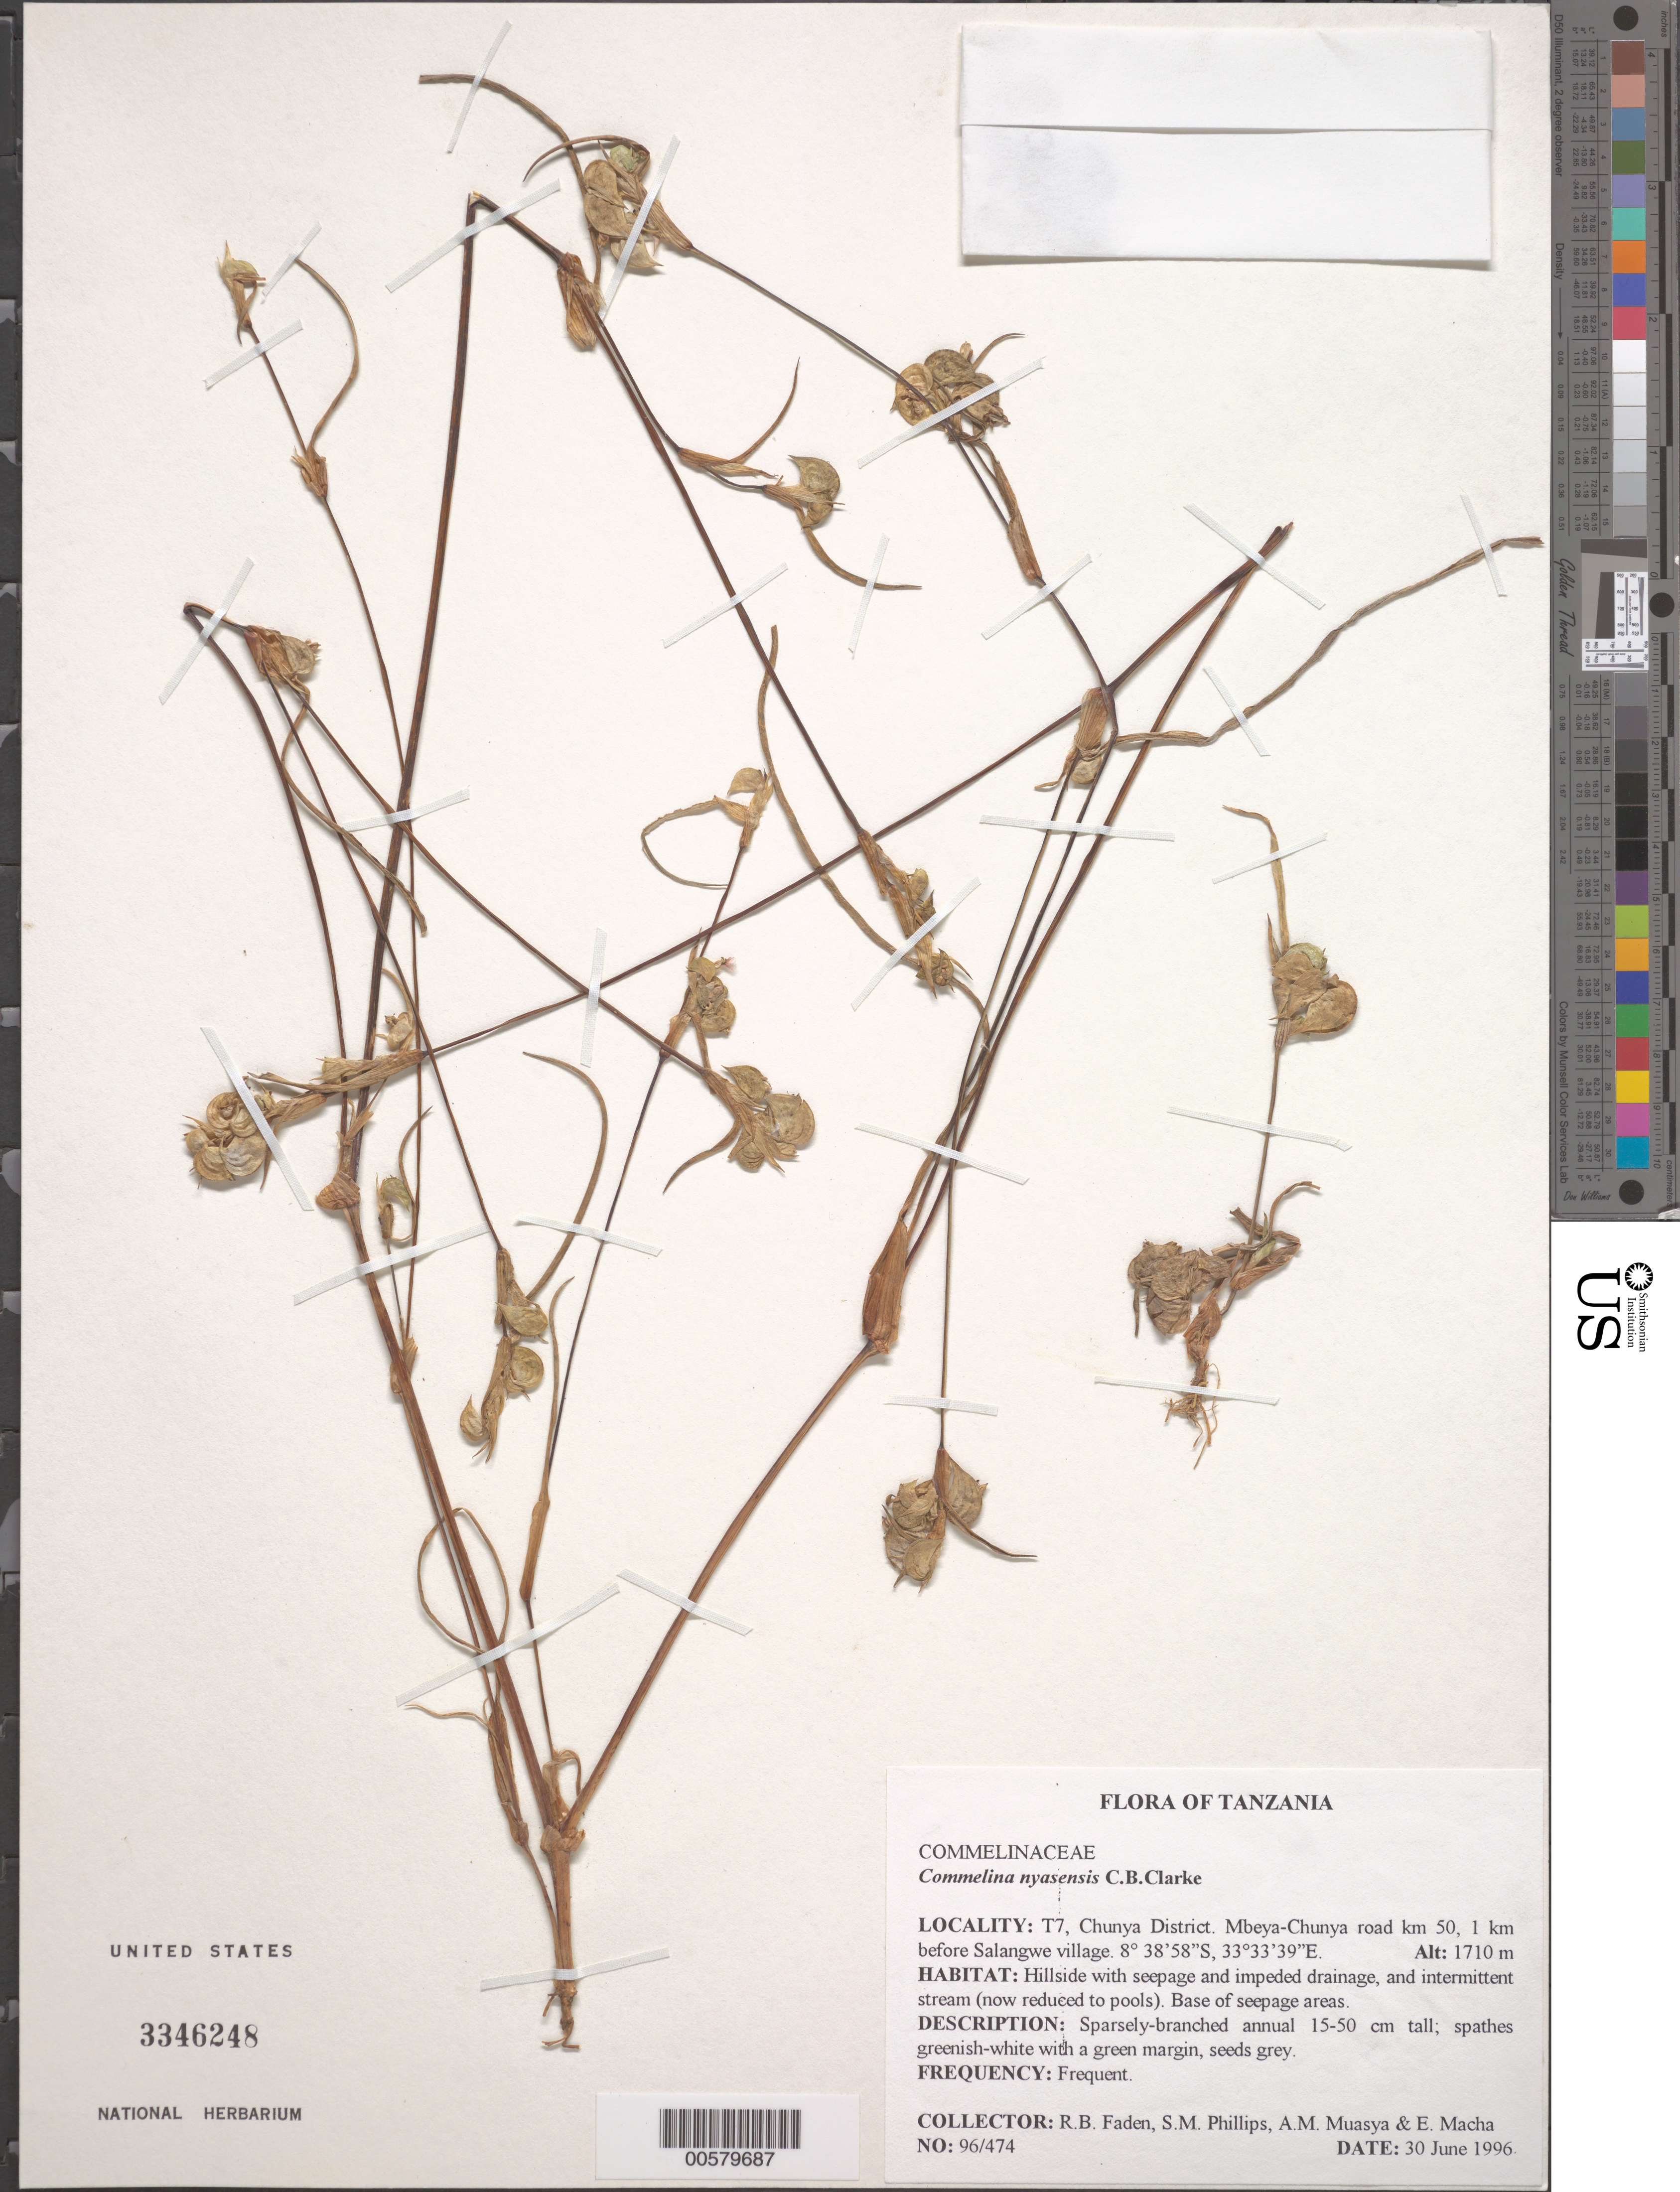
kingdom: Plantae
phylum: Tracheophyta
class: Liliopsida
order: Commelinales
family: Commelinaceae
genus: Commelina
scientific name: Commelina nyasensis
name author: C.B. Clarke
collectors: R. B. Faden, S. M. Phillips, A. Muasya & E. Macha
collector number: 96/474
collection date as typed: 30 Jun 1996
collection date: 1996-06-30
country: Tanzania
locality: Chunya dist., mbeya-chunya rd., km 50, 1 km before salangwe village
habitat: Hillside with seepage and impeded drainage, base of seepage areas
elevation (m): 1710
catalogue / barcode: US 3346248